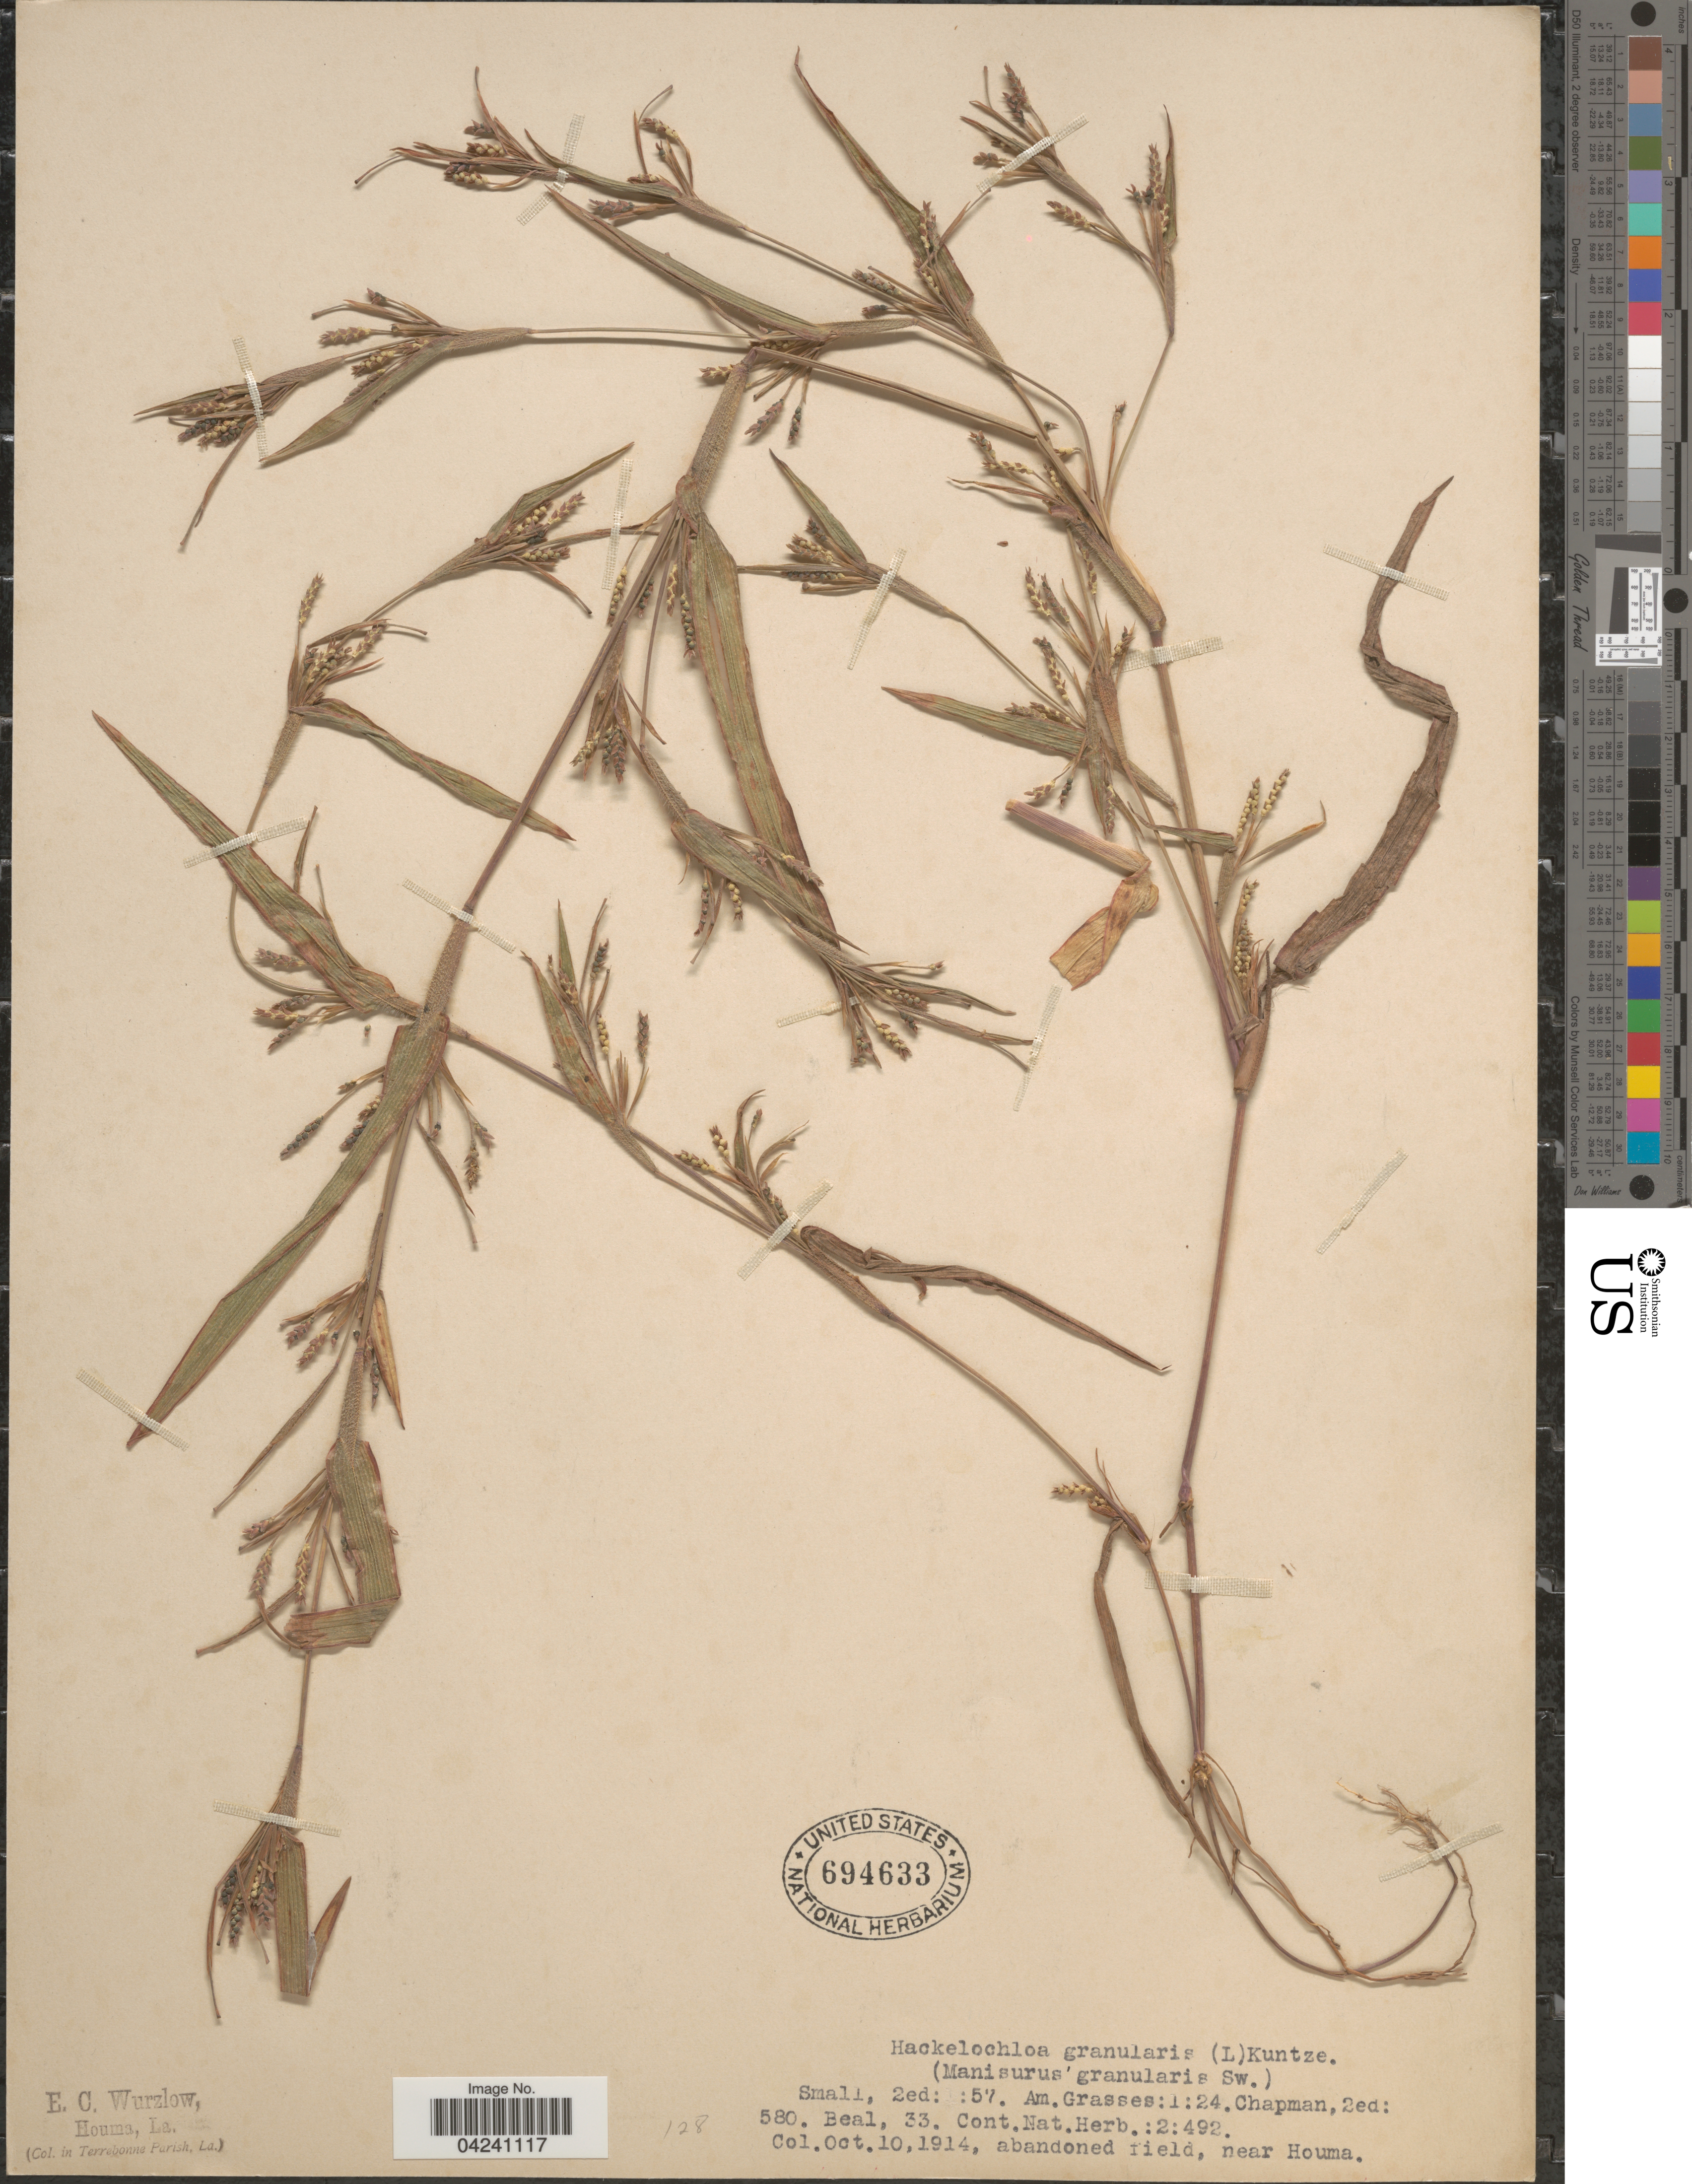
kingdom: Plantae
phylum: Tracheophyta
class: Liliopsida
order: Poales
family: Poaceae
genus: Hackelochloa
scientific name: Hackelochloa granularis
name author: (L.) Kuntze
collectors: E. Wurzlow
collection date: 1914-10-10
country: United States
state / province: Louisiana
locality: Houma. Abandoned field, near Houma.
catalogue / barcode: US 694633